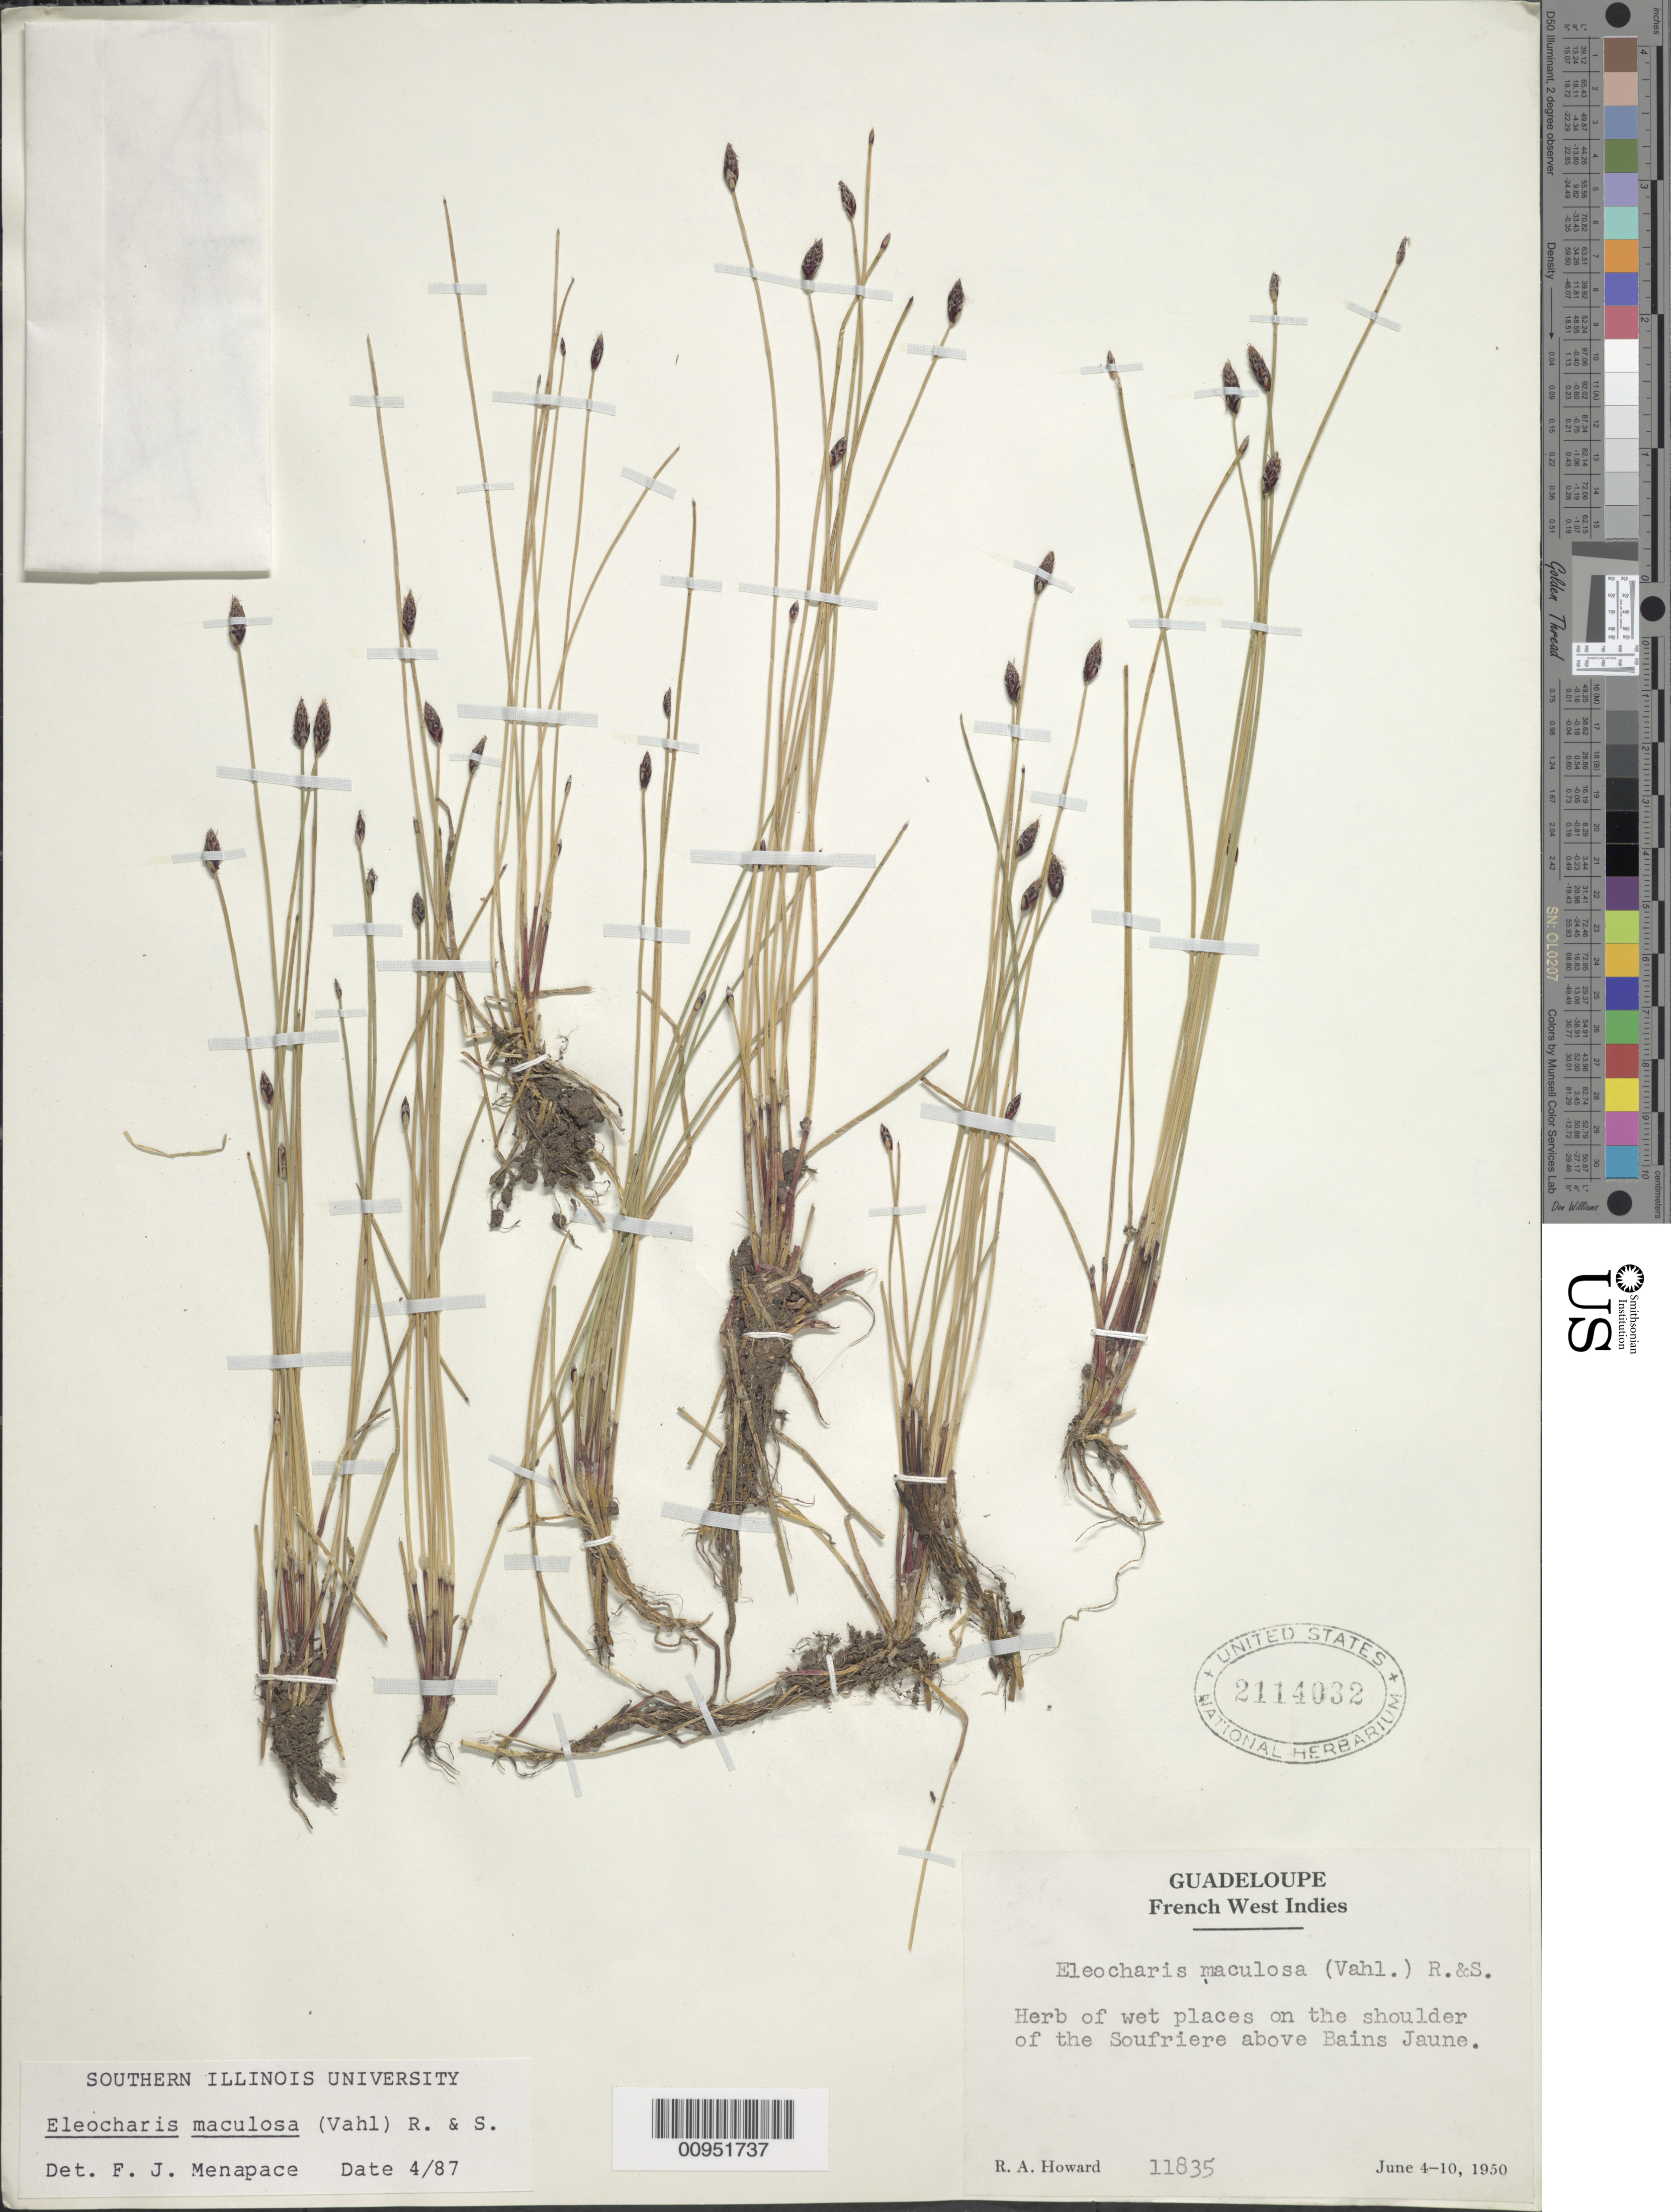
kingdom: Plantae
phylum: Tracheophyta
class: Liliopsida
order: Poales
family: Cyperaceae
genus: Eleocharis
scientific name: Eleocharis maculosa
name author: (Vahl) Roem. & Schult.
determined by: Menapace, F. J.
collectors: R. A. Howard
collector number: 11835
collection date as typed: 04 Jun 1950 to 10 Jun 1950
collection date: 1950-06-04/1950-06-10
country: Guadeloupe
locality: On shoulder of the Soufriere above Bains Jaune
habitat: Wet places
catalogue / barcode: US 2114032